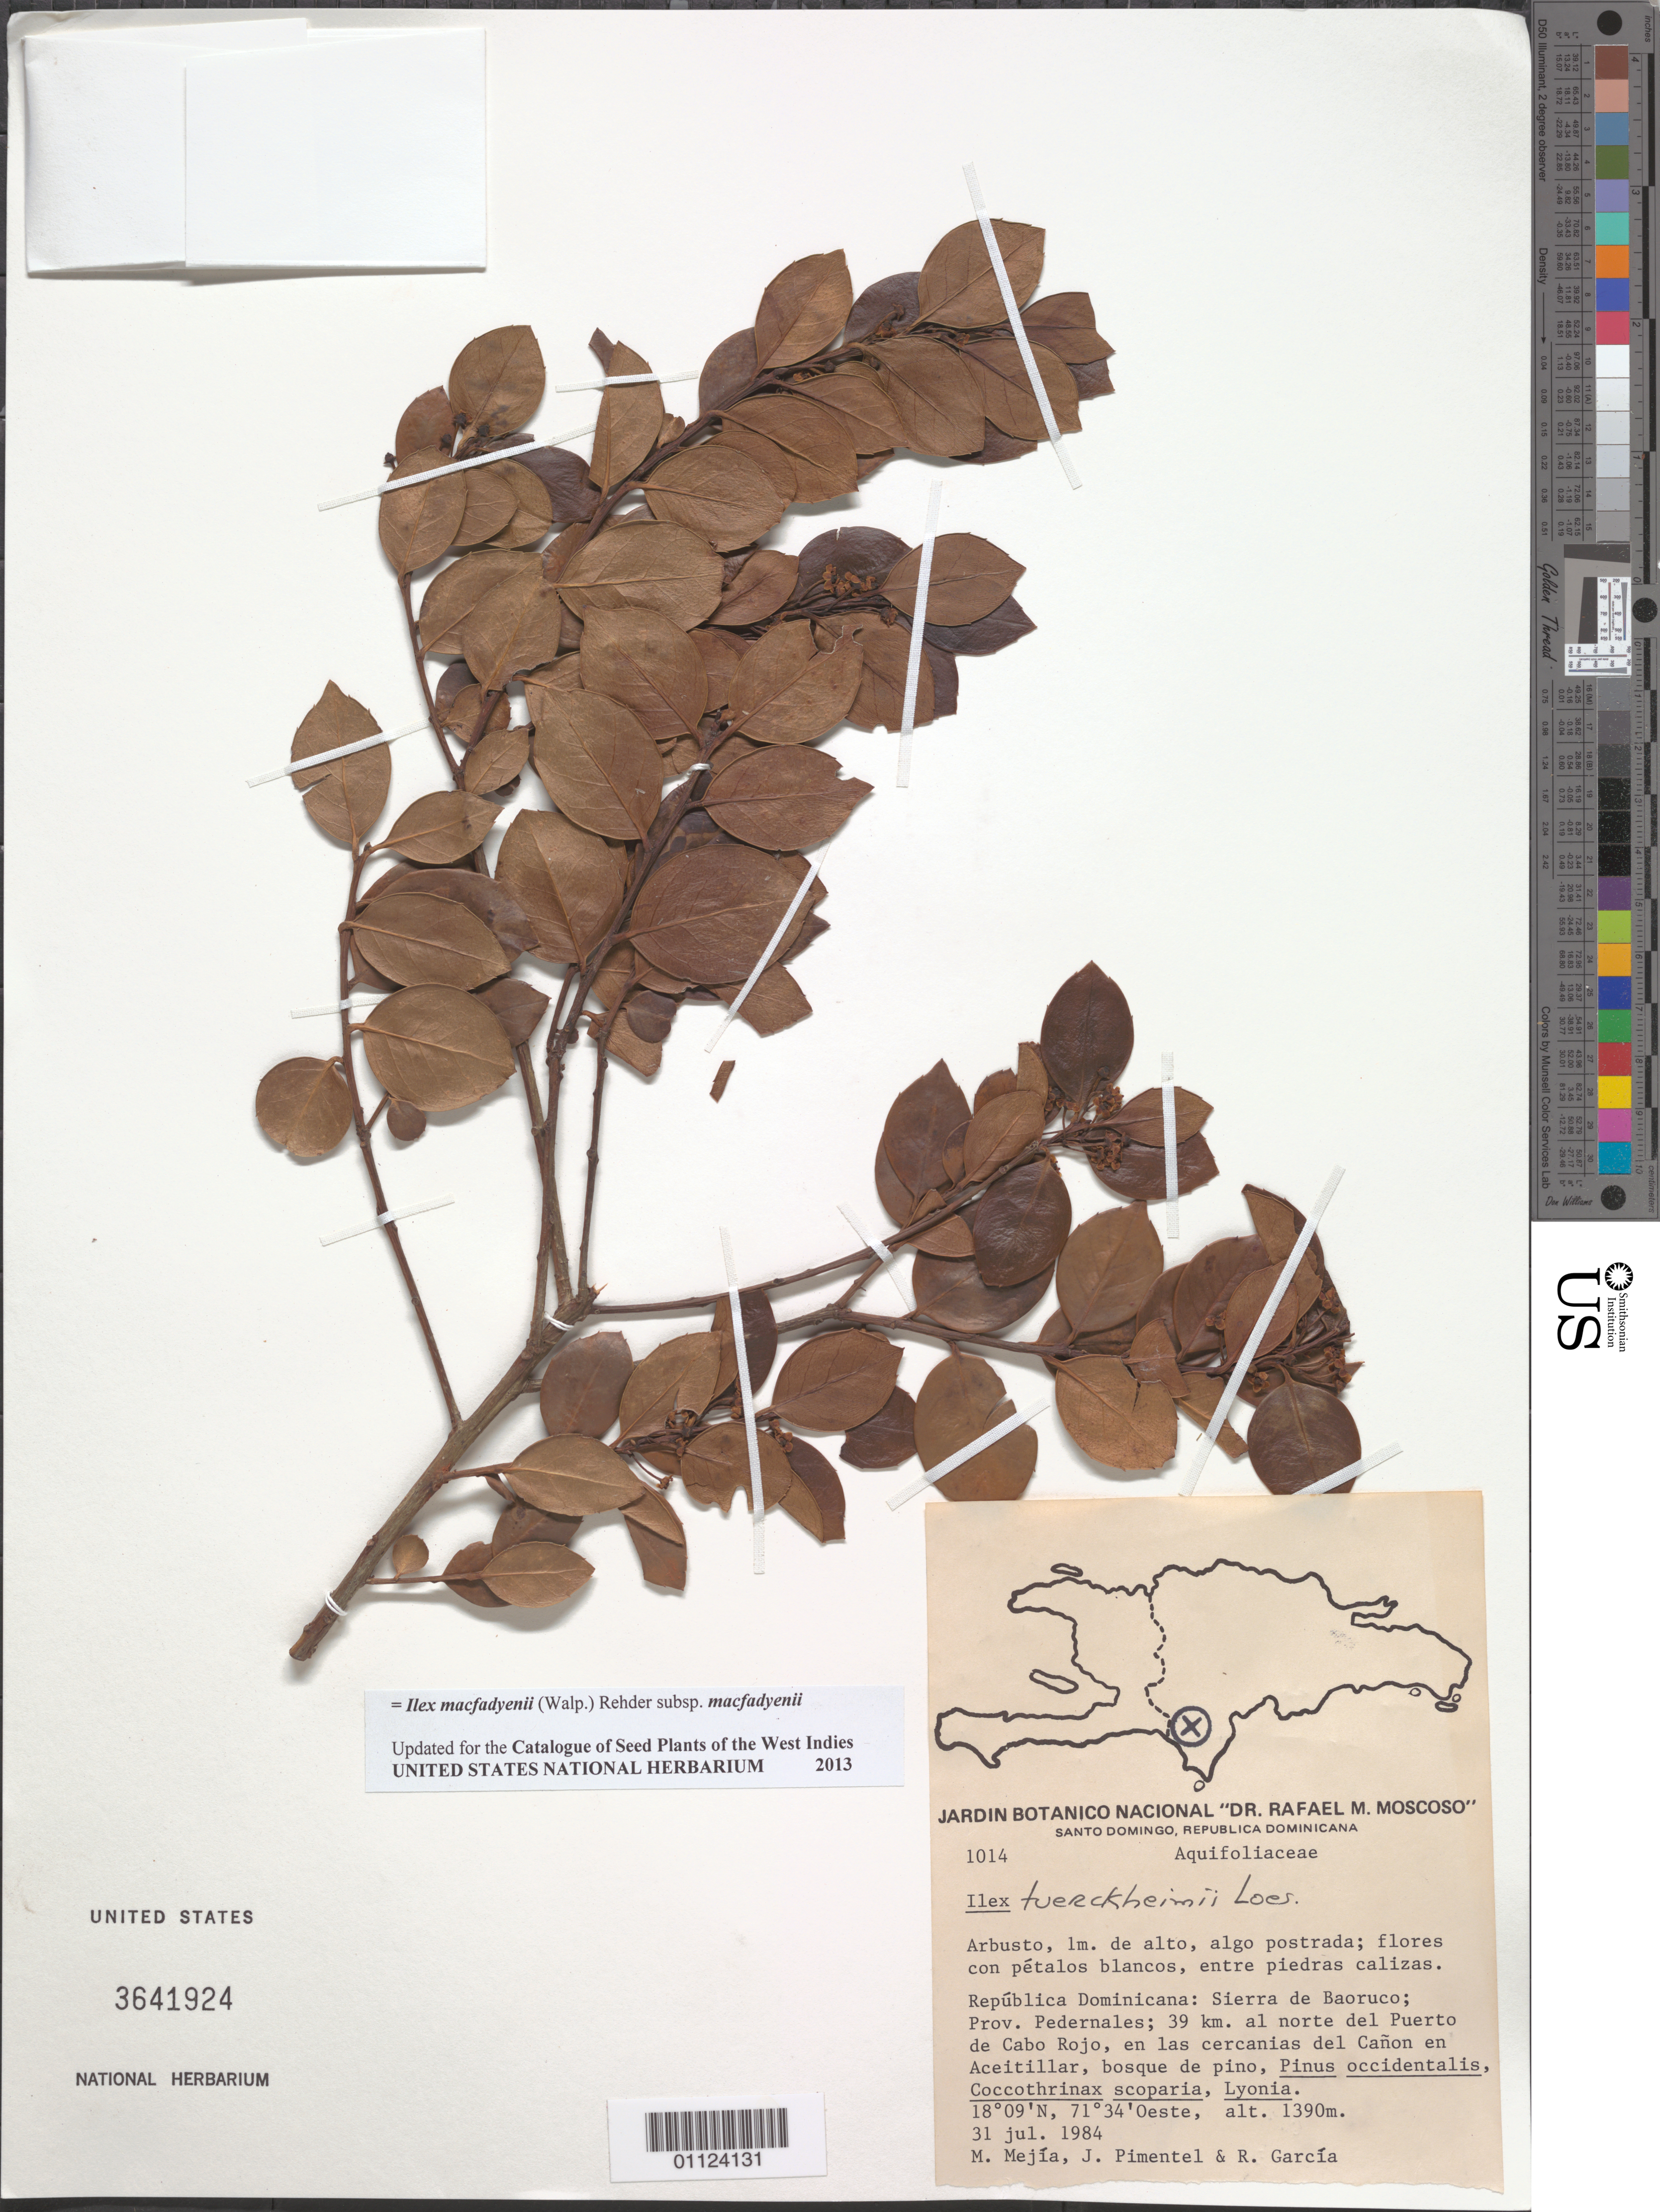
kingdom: Plantae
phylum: Tracheophyta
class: Magnoliopsida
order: Aquifoliales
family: Aquifoliaceae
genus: Ilex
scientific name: Ilex macfadyenii var. macfadyenii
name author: (Walp.) Rehder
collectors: M. Mejia, J. Pimentel & R. García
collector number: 1014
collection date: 1984-07-21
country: Dominican Republic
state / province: Pedernales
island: Hispaniola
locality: Sierra de Baoruco; 39 km al norte del Puerto de Cabo Rojo, en las cercanias del Cañon en Aceitillar.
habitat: Bosque de pino, Pinus occidentalis, Coccolthrinax scoparia, lyonia.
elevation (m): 1390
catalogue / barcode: US 3641924